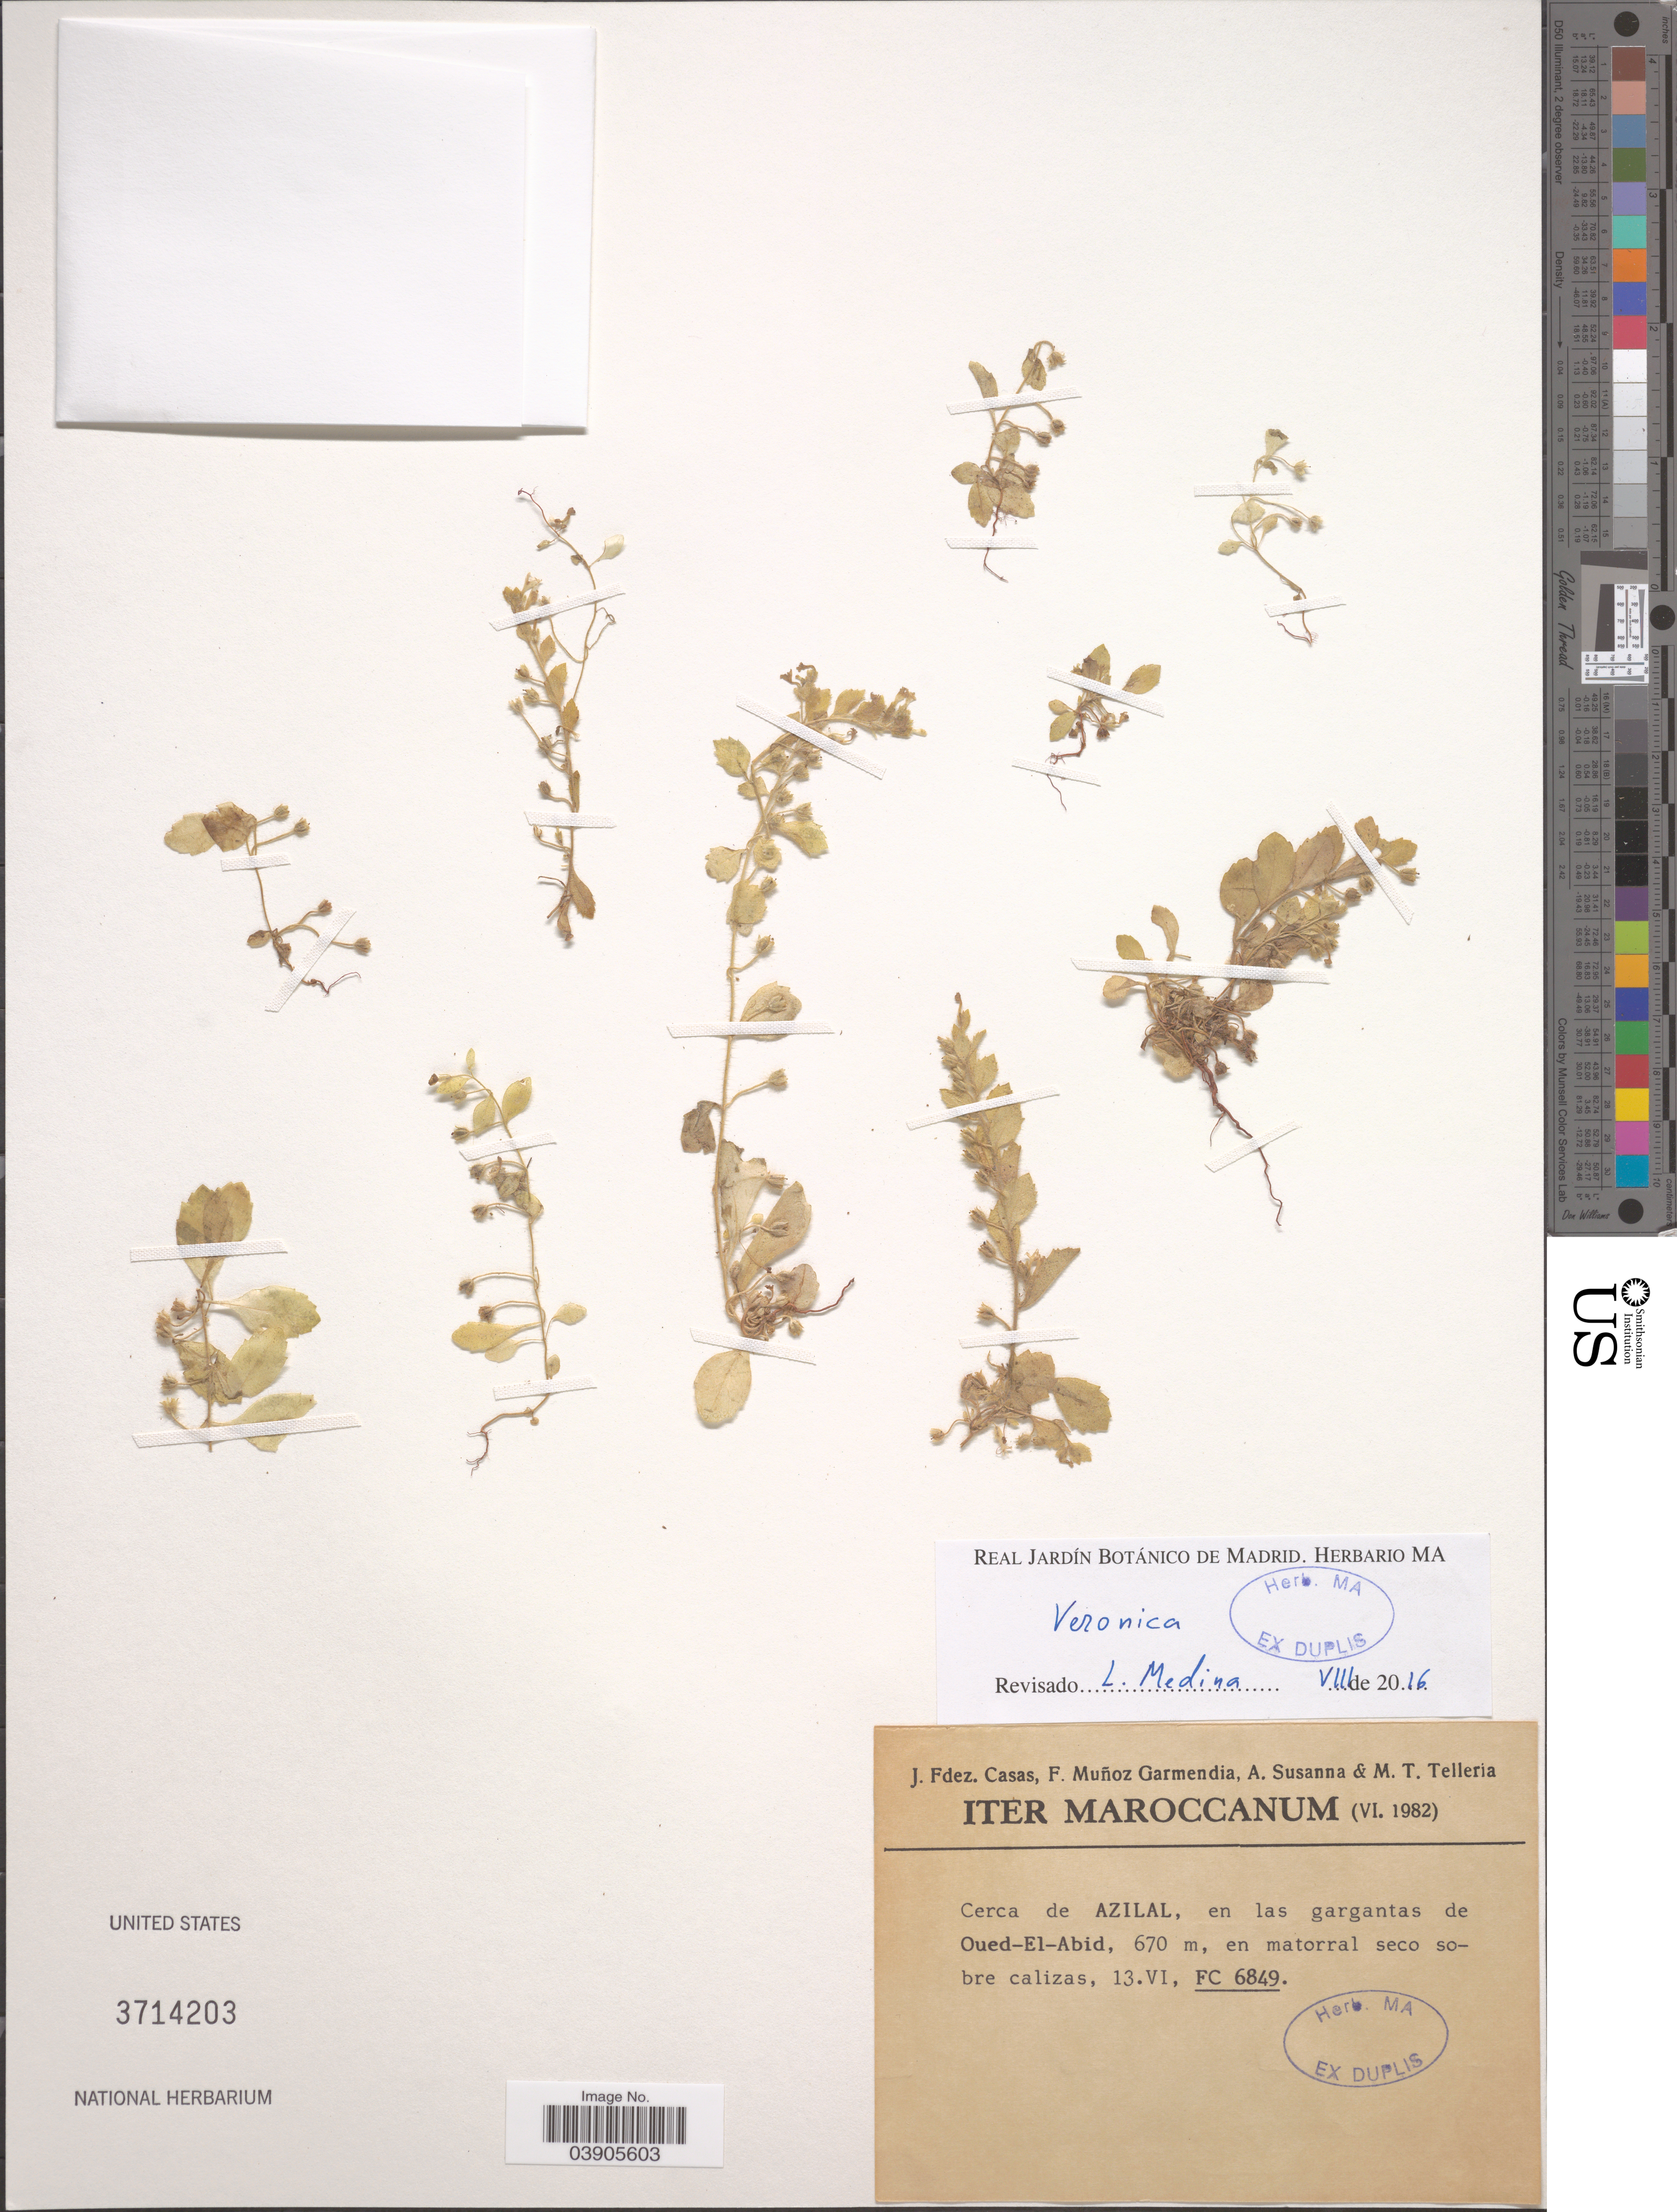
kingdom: Plantae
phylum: Tracheophyta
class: Magnoliopsida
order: Lamiales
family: Plantaginaceae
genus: Veronica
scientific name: Veronica sp.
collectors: J. Casas, F. Muñoz Garmendia, A. Sussana & M. Telleria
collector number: FC6849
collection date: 1982-06-13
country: Morocco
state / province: Tadla-Azilal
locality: Iter Maroccanum. Cerca de Azilal, en las gargantas de Oued-El-Abid, en matorral seco sobre calizas.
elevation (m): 670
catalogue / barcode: US 3714203